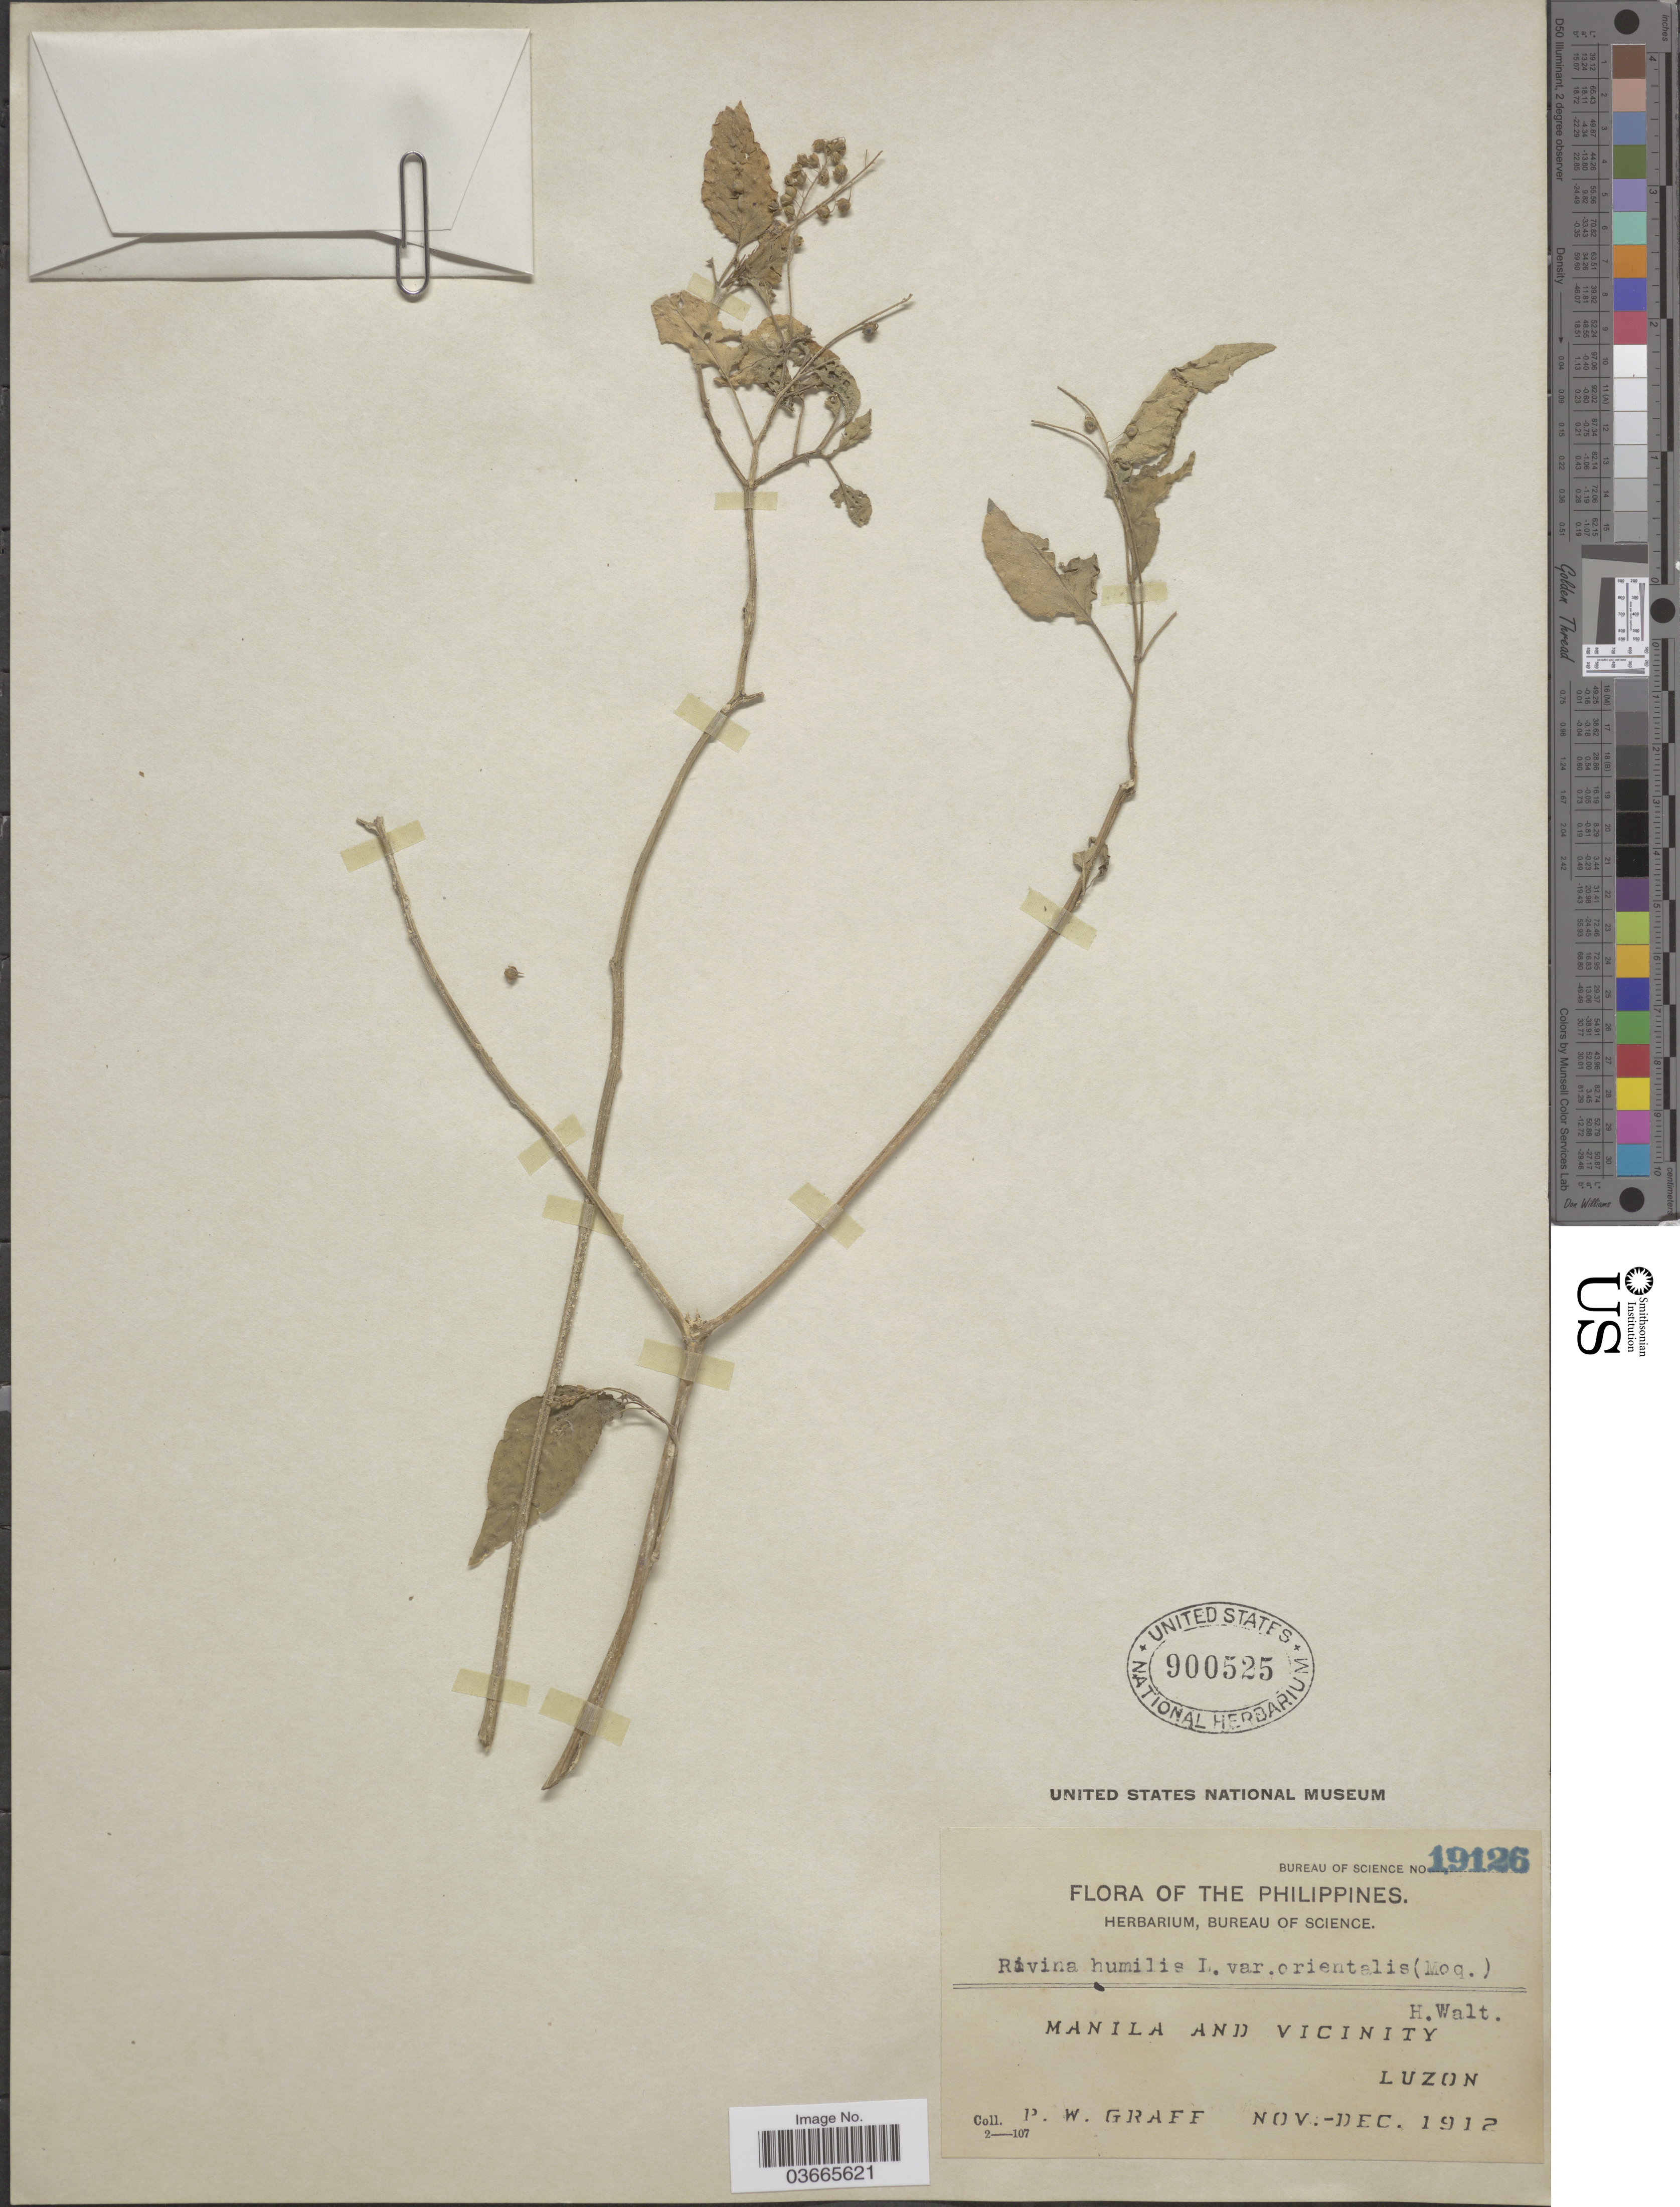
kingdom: Plantae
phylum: Tracheophyta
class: Magnoliopsida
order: Caryophyllales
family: Phytolaccaceae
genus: Rivina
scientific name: Rivina humilis var. glabra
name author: L.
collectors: P. Graff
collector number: Bureau of Science 19126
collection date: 1912-11/1912-12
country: Philippines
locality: Manila and Vicinity. Luzon.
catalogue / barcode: US 900525